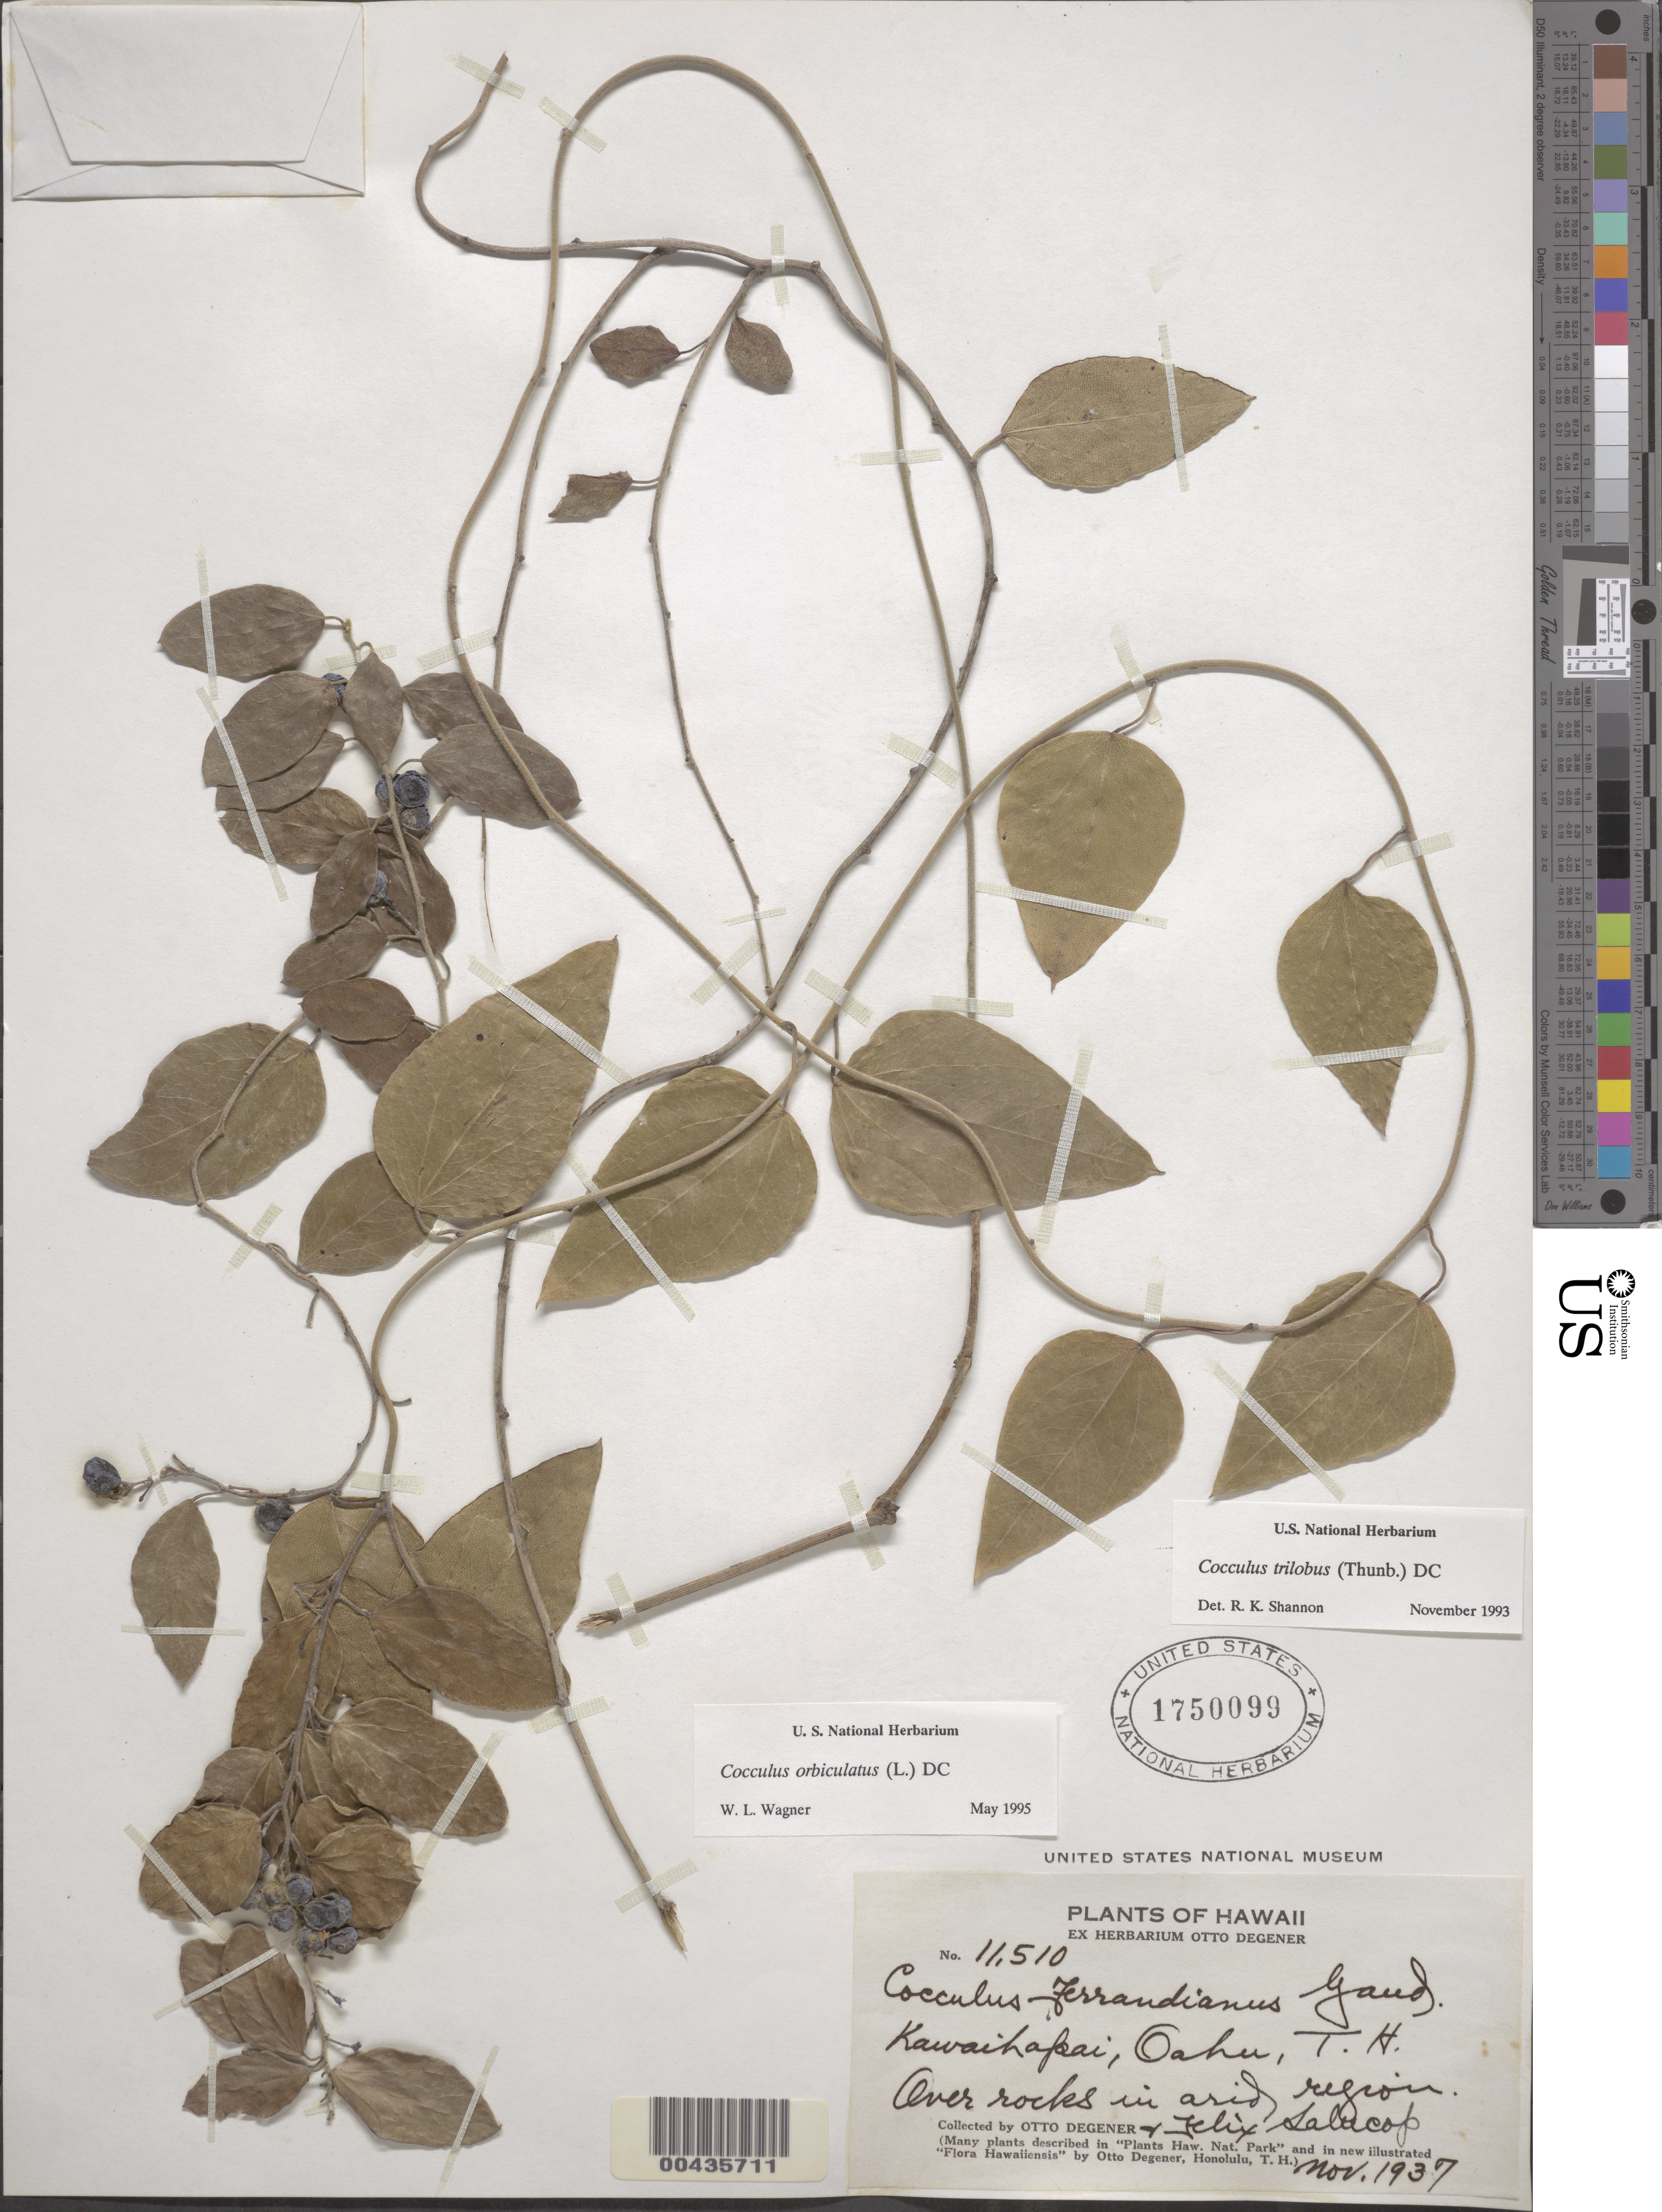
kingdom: Plantae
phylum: Tracheophyta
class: Magnoliopsida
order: Ranunculales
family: Menispermaceae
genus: Cocculus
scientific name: Cocculus orbiculatus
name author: (L.) DC.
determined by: Wagner, W. L., (BOT), Smithsonian Institution - National Museum of Natural History (UNITED STATES)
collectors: O. Degener & F. Salucop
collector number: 11510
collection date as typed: Nov 1937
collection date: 1937-11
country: United States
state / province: Hawaii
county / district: Honolulu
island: Oahu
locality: Kawaihapai.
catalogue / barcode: US 1750099